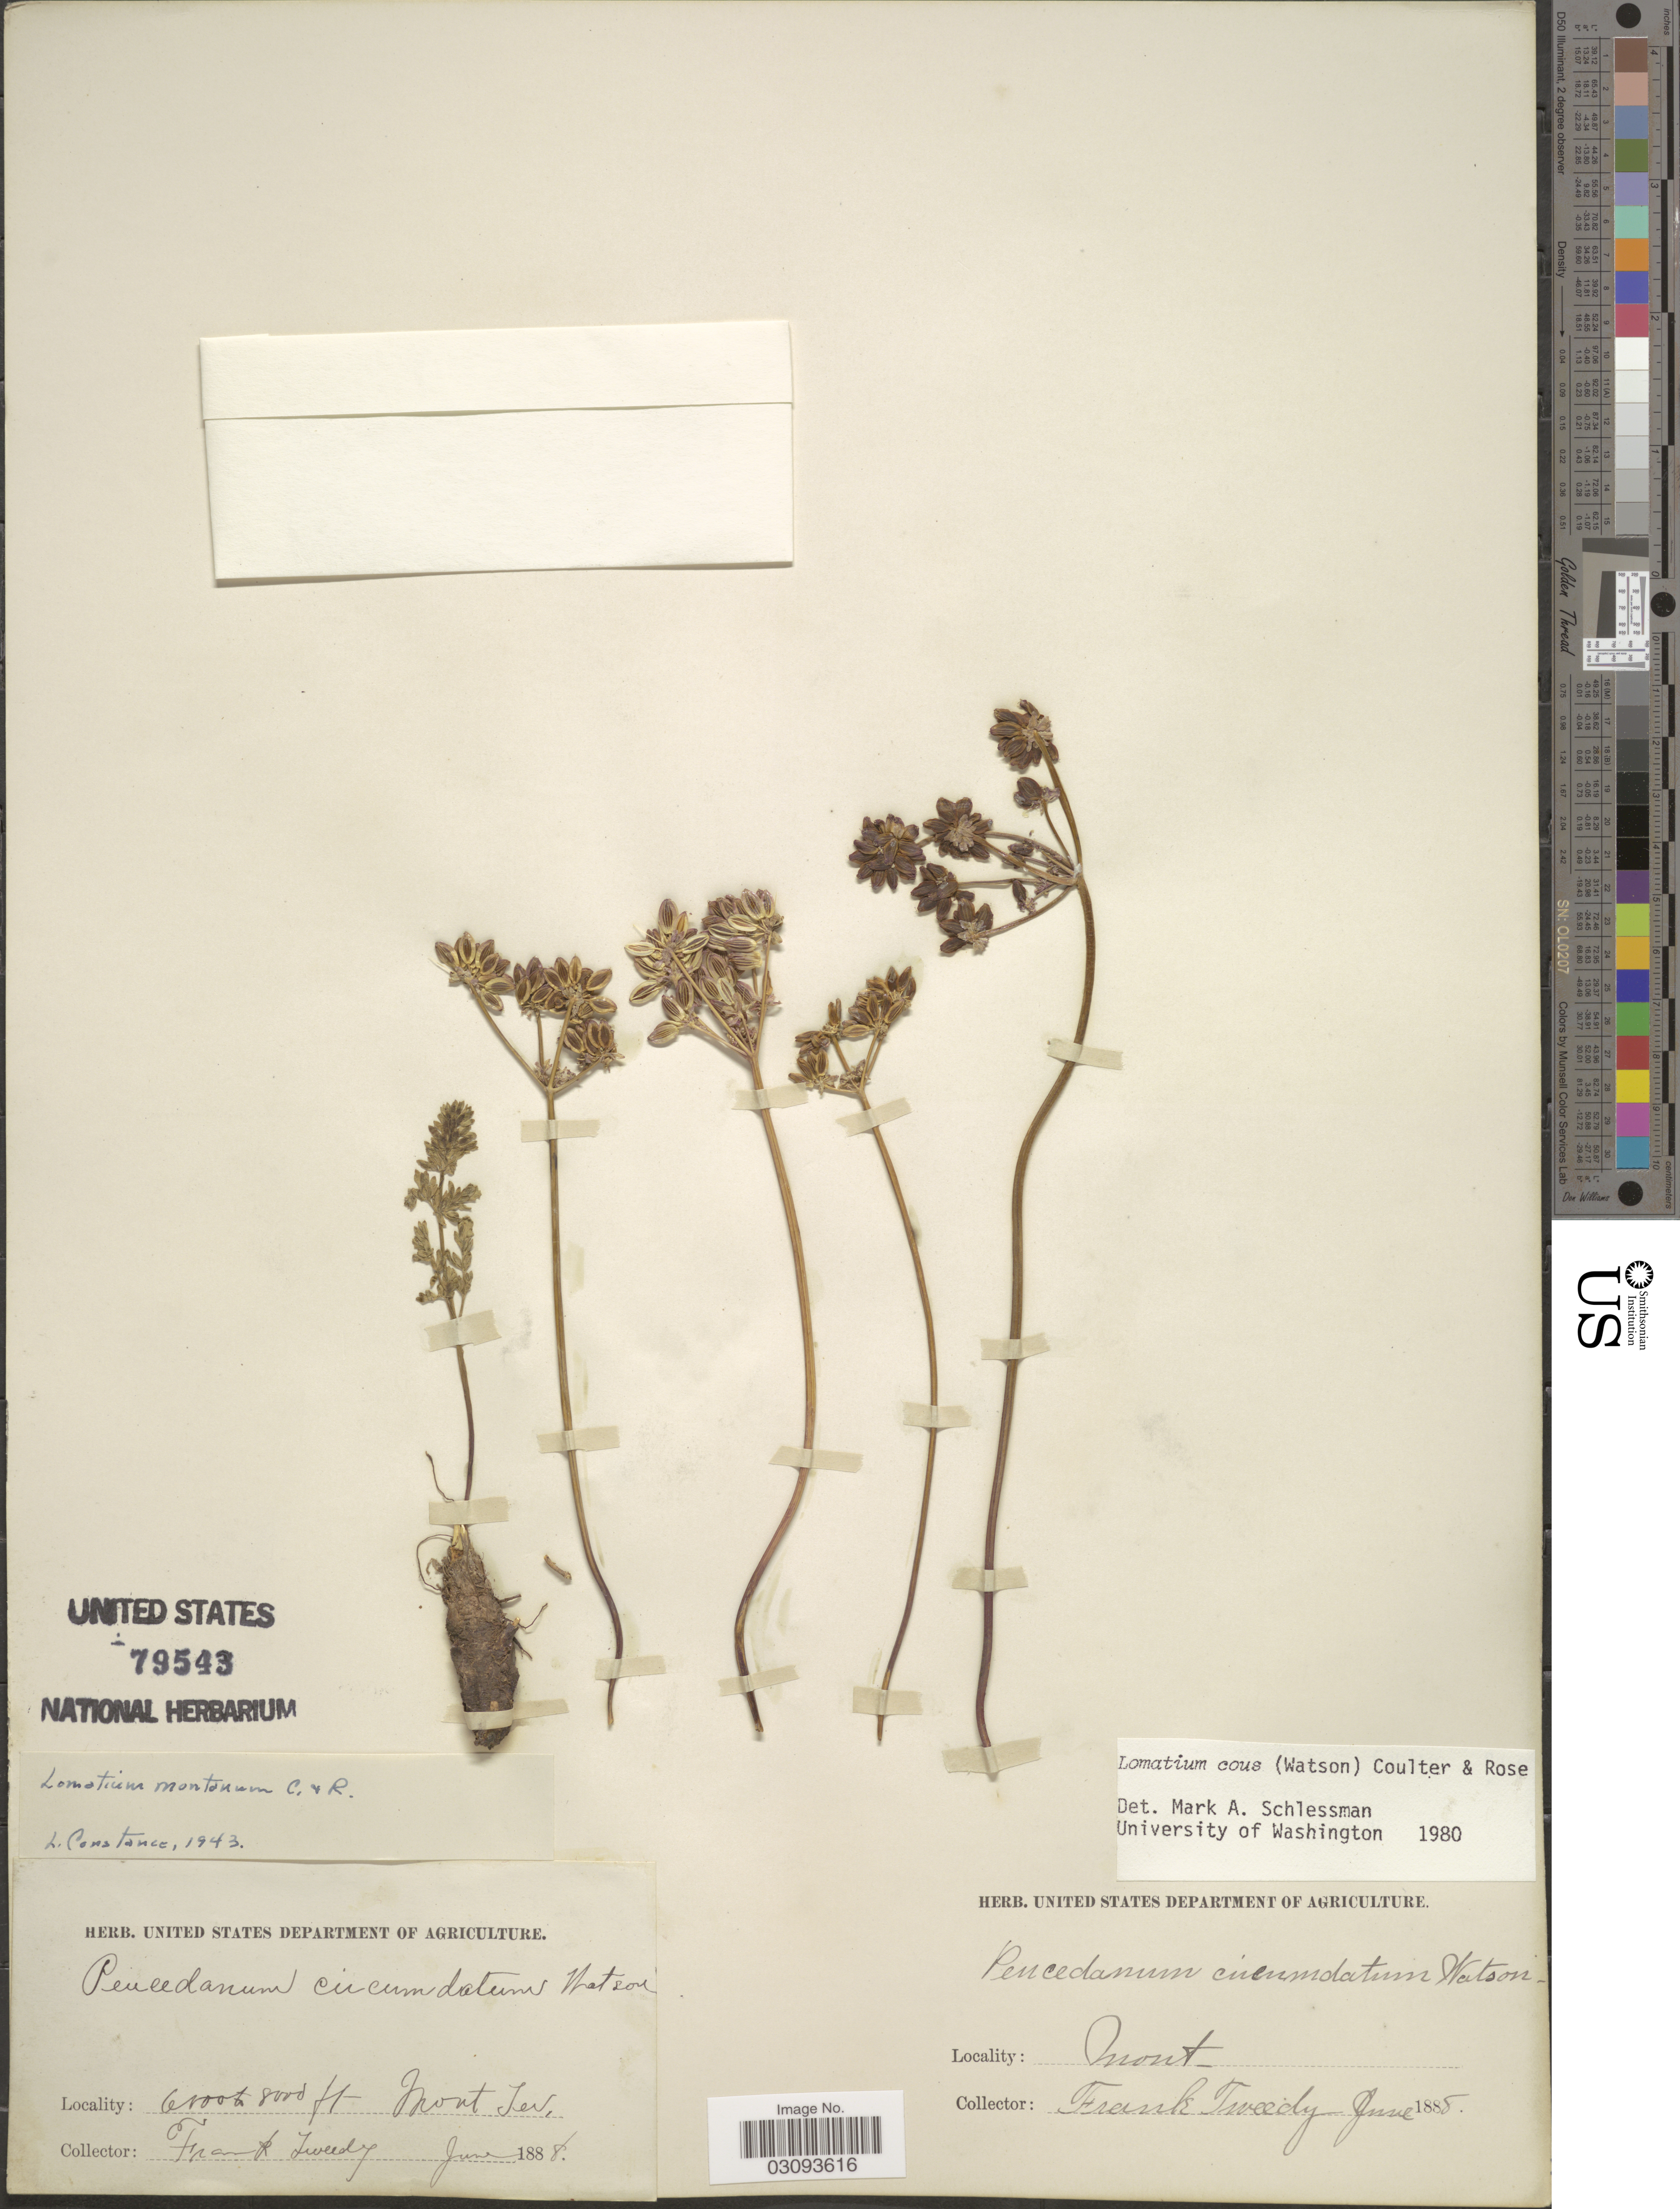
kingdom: Plantae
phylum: Tracheophyta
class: Magnoliopsida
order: Apiales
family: Apiaceae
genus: Lomatium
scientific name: Lomatium cous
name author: (S. Watson) J.M. Coult. & Rose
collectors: F. Tweedy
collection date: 1888-06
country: United States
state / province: Montana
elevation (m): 1829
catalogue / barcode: US 79543